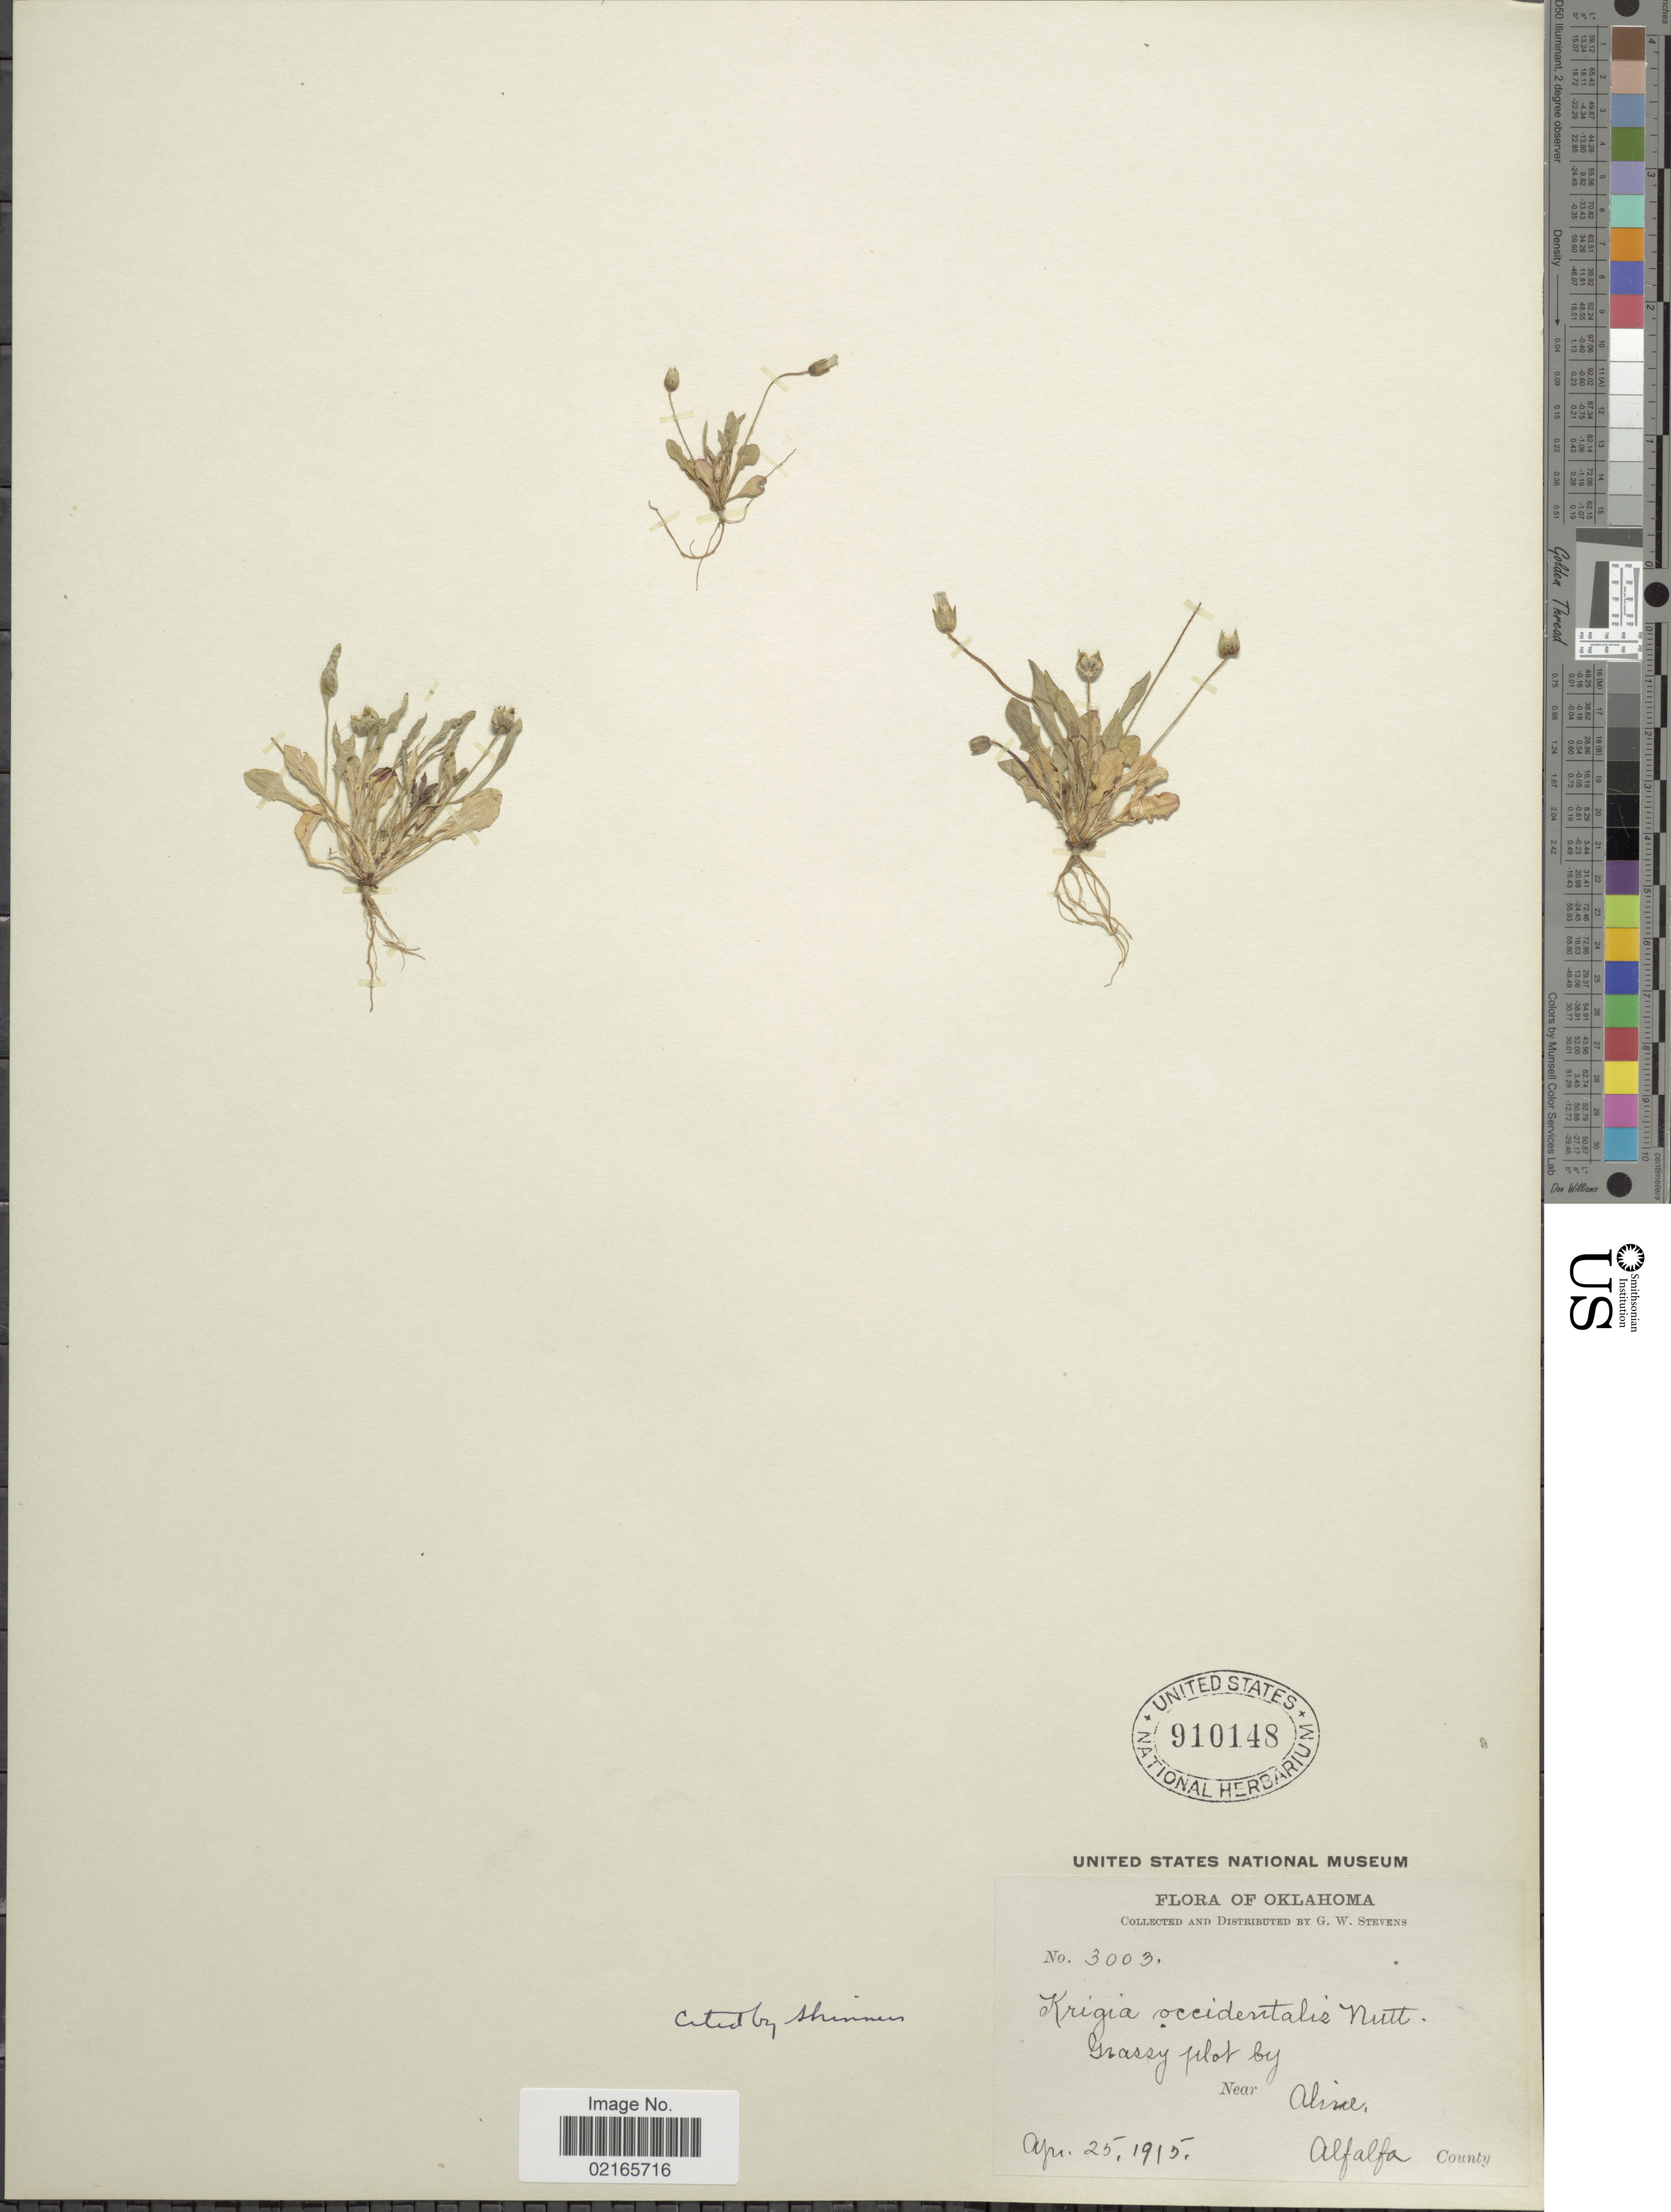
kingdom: Plantae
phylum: Tracheophyta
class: Magnoliopsida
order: Asterales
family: Asteraceae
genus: Krigia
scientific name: Krigia occidentalis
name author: Nutt.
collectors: G. W. Stevens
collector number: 3003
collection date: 1915-04-25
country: United States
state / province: Oklahoma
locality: Grassy plot by near Aline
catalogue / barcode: US 910148